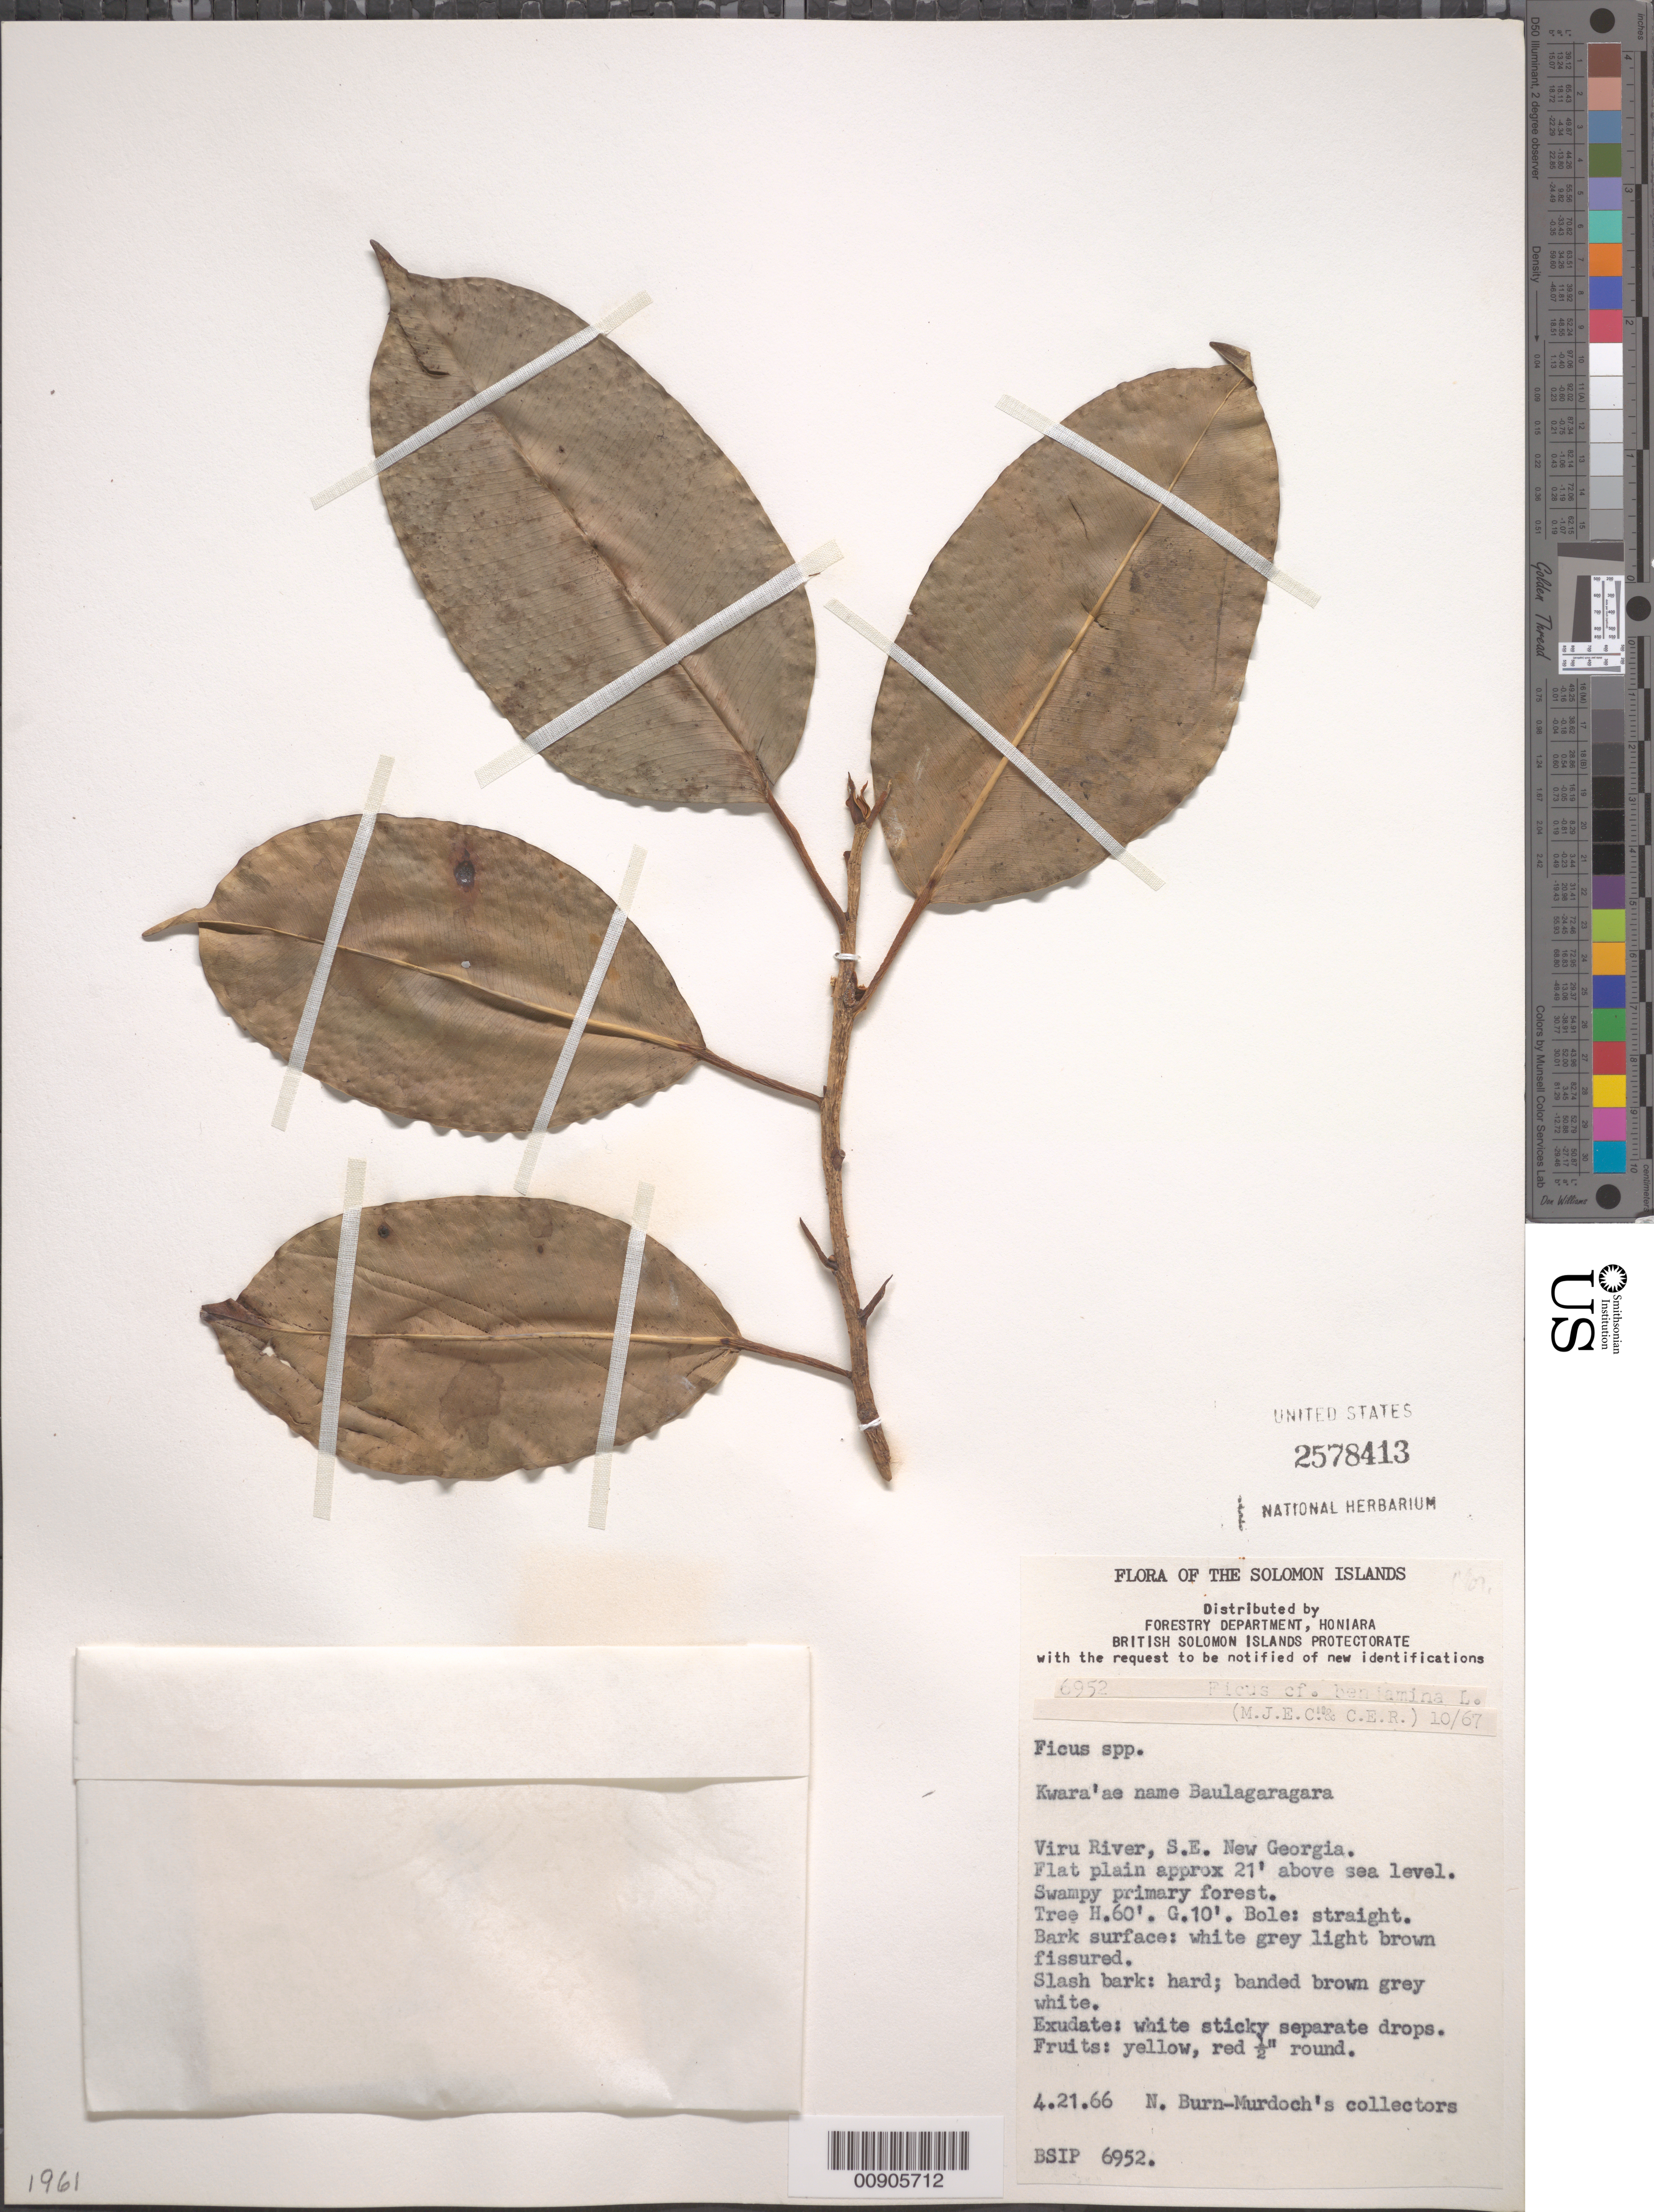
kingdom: Plantae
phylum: Tracheophyta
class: Magnoliopsida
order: Rosales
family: Moraceae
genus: Ficus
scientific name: Ficus benjamina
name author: L.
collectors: N. Burn-Murdoch's collectors & et al.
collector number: BSIP 6952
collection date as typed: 21 Apr 1966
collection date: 1966-04-21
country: Solomon Islands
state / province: Western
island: New Georgia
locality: Viru River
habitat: swampy primary forest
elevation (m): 6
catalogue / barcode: US 2578413